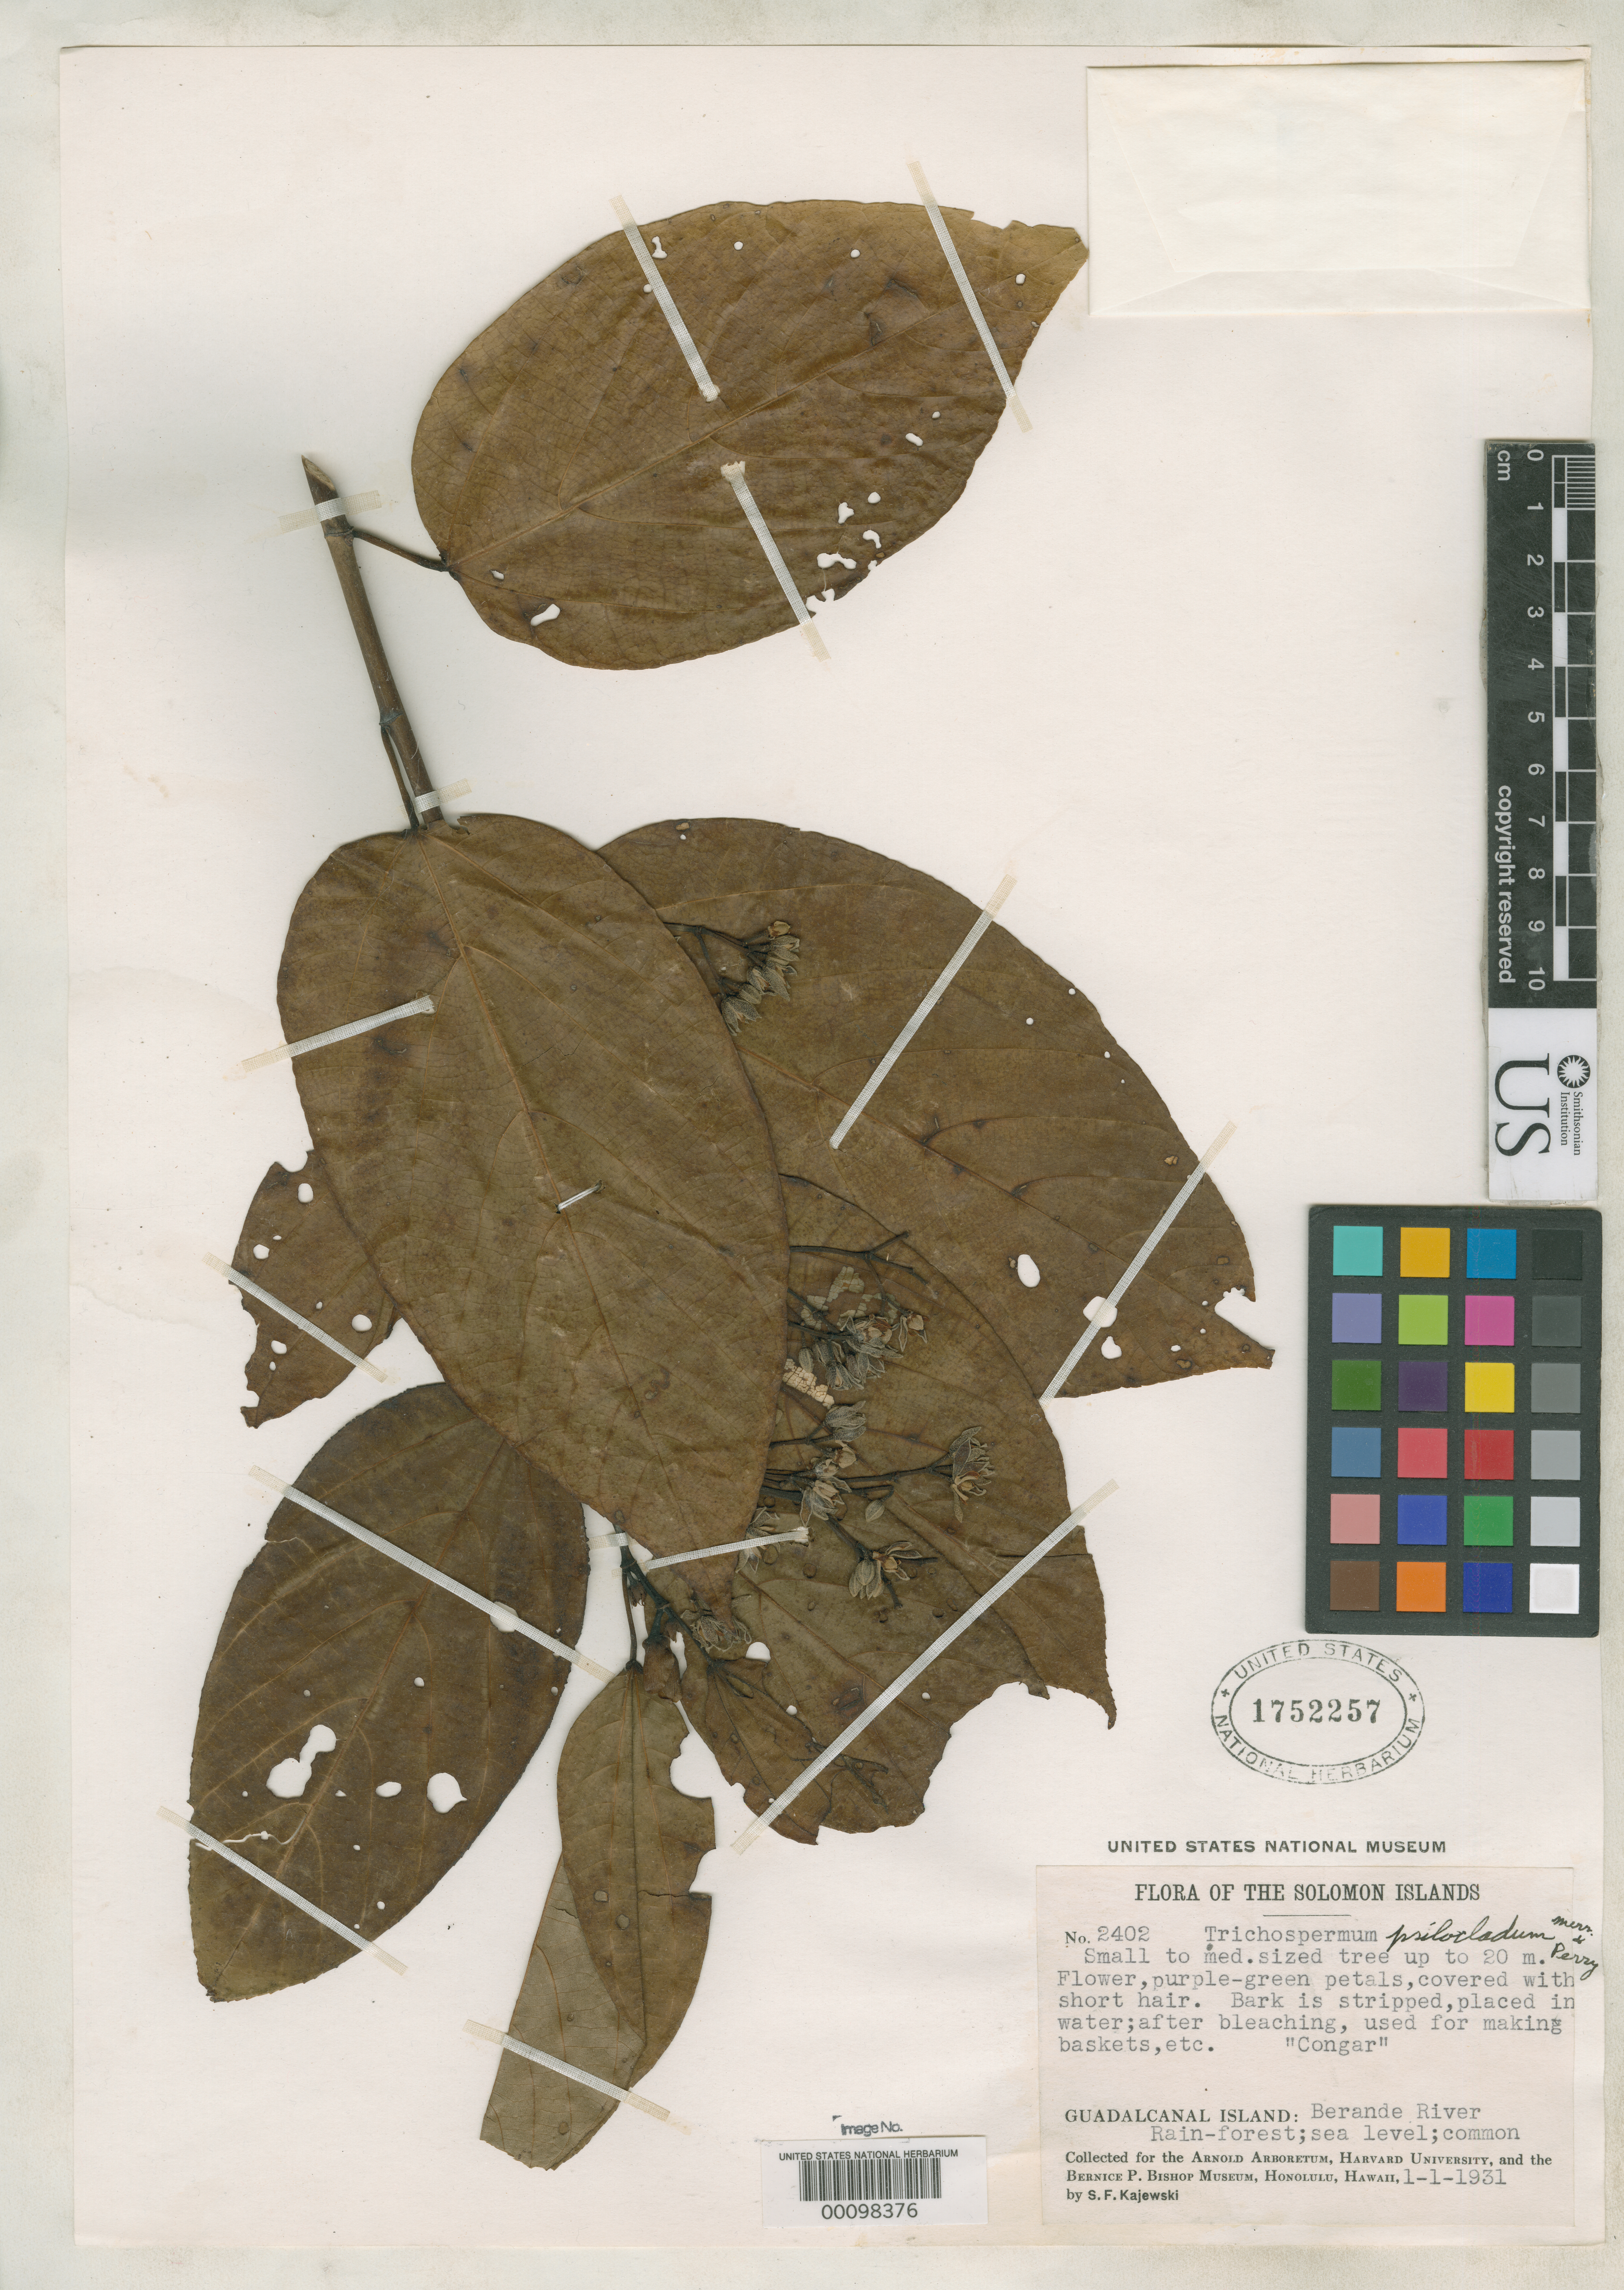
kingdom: Plantae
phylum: Tracheophyta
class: Magnoliopsida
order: Malvales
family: Malvaceae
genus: Trichospermum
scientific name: Trichospermum psilocladum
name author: Merr. & L.M. Perry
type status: Isotype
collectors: S. Kajewski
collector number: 2402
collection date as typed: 01 Jan 1931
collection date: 1931-01-01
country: Solomon Islands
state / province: Guadalcanal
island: Guadalcanal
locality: Berande River, sea level.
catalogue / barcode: US 1752257